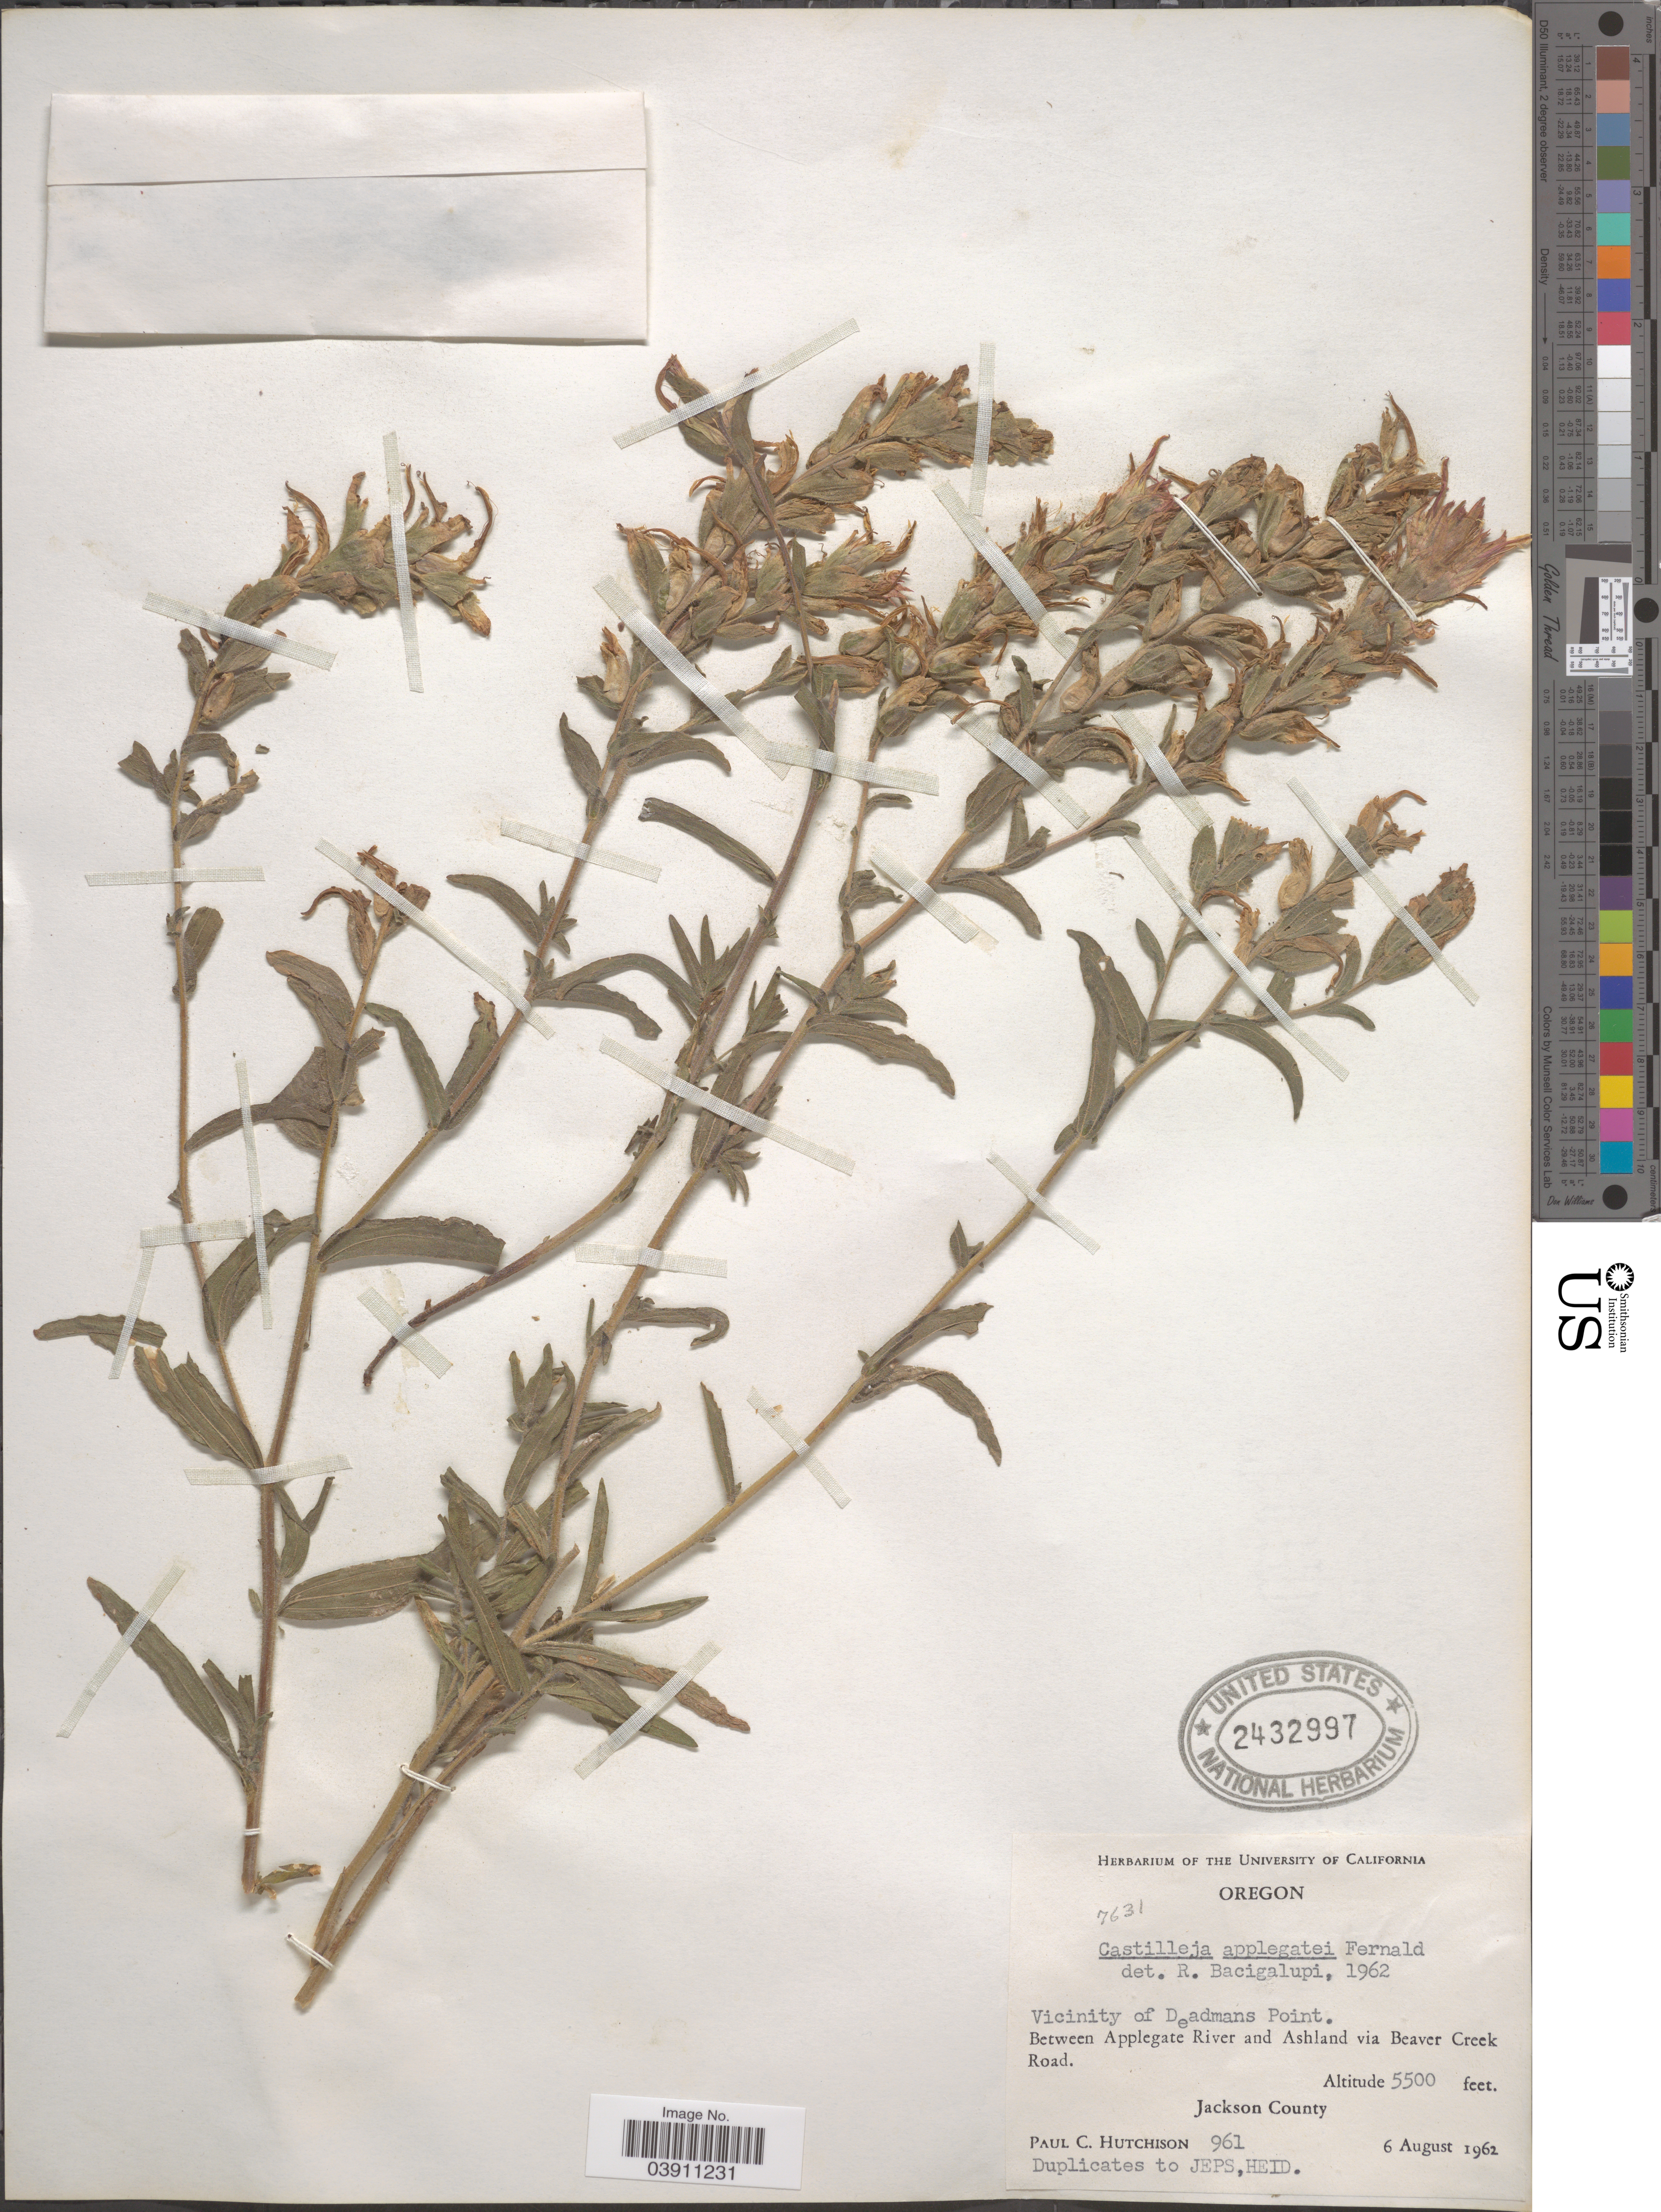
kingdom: Plantae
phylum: Tracheophyta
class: Magnoliopsida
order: Lamiales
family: Orobanchaceae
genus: Castilleja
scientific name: Castilleja applegatei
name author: Fernald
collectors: P. C. Hutchison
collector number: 961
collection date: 1962-08-06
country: United States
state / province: Oregon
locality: Vicinity of Deadmans Point. Between Applegate River and Ashland via Beaver Creek Road. Jackson County.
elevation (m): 1676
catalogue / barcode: US 2432997